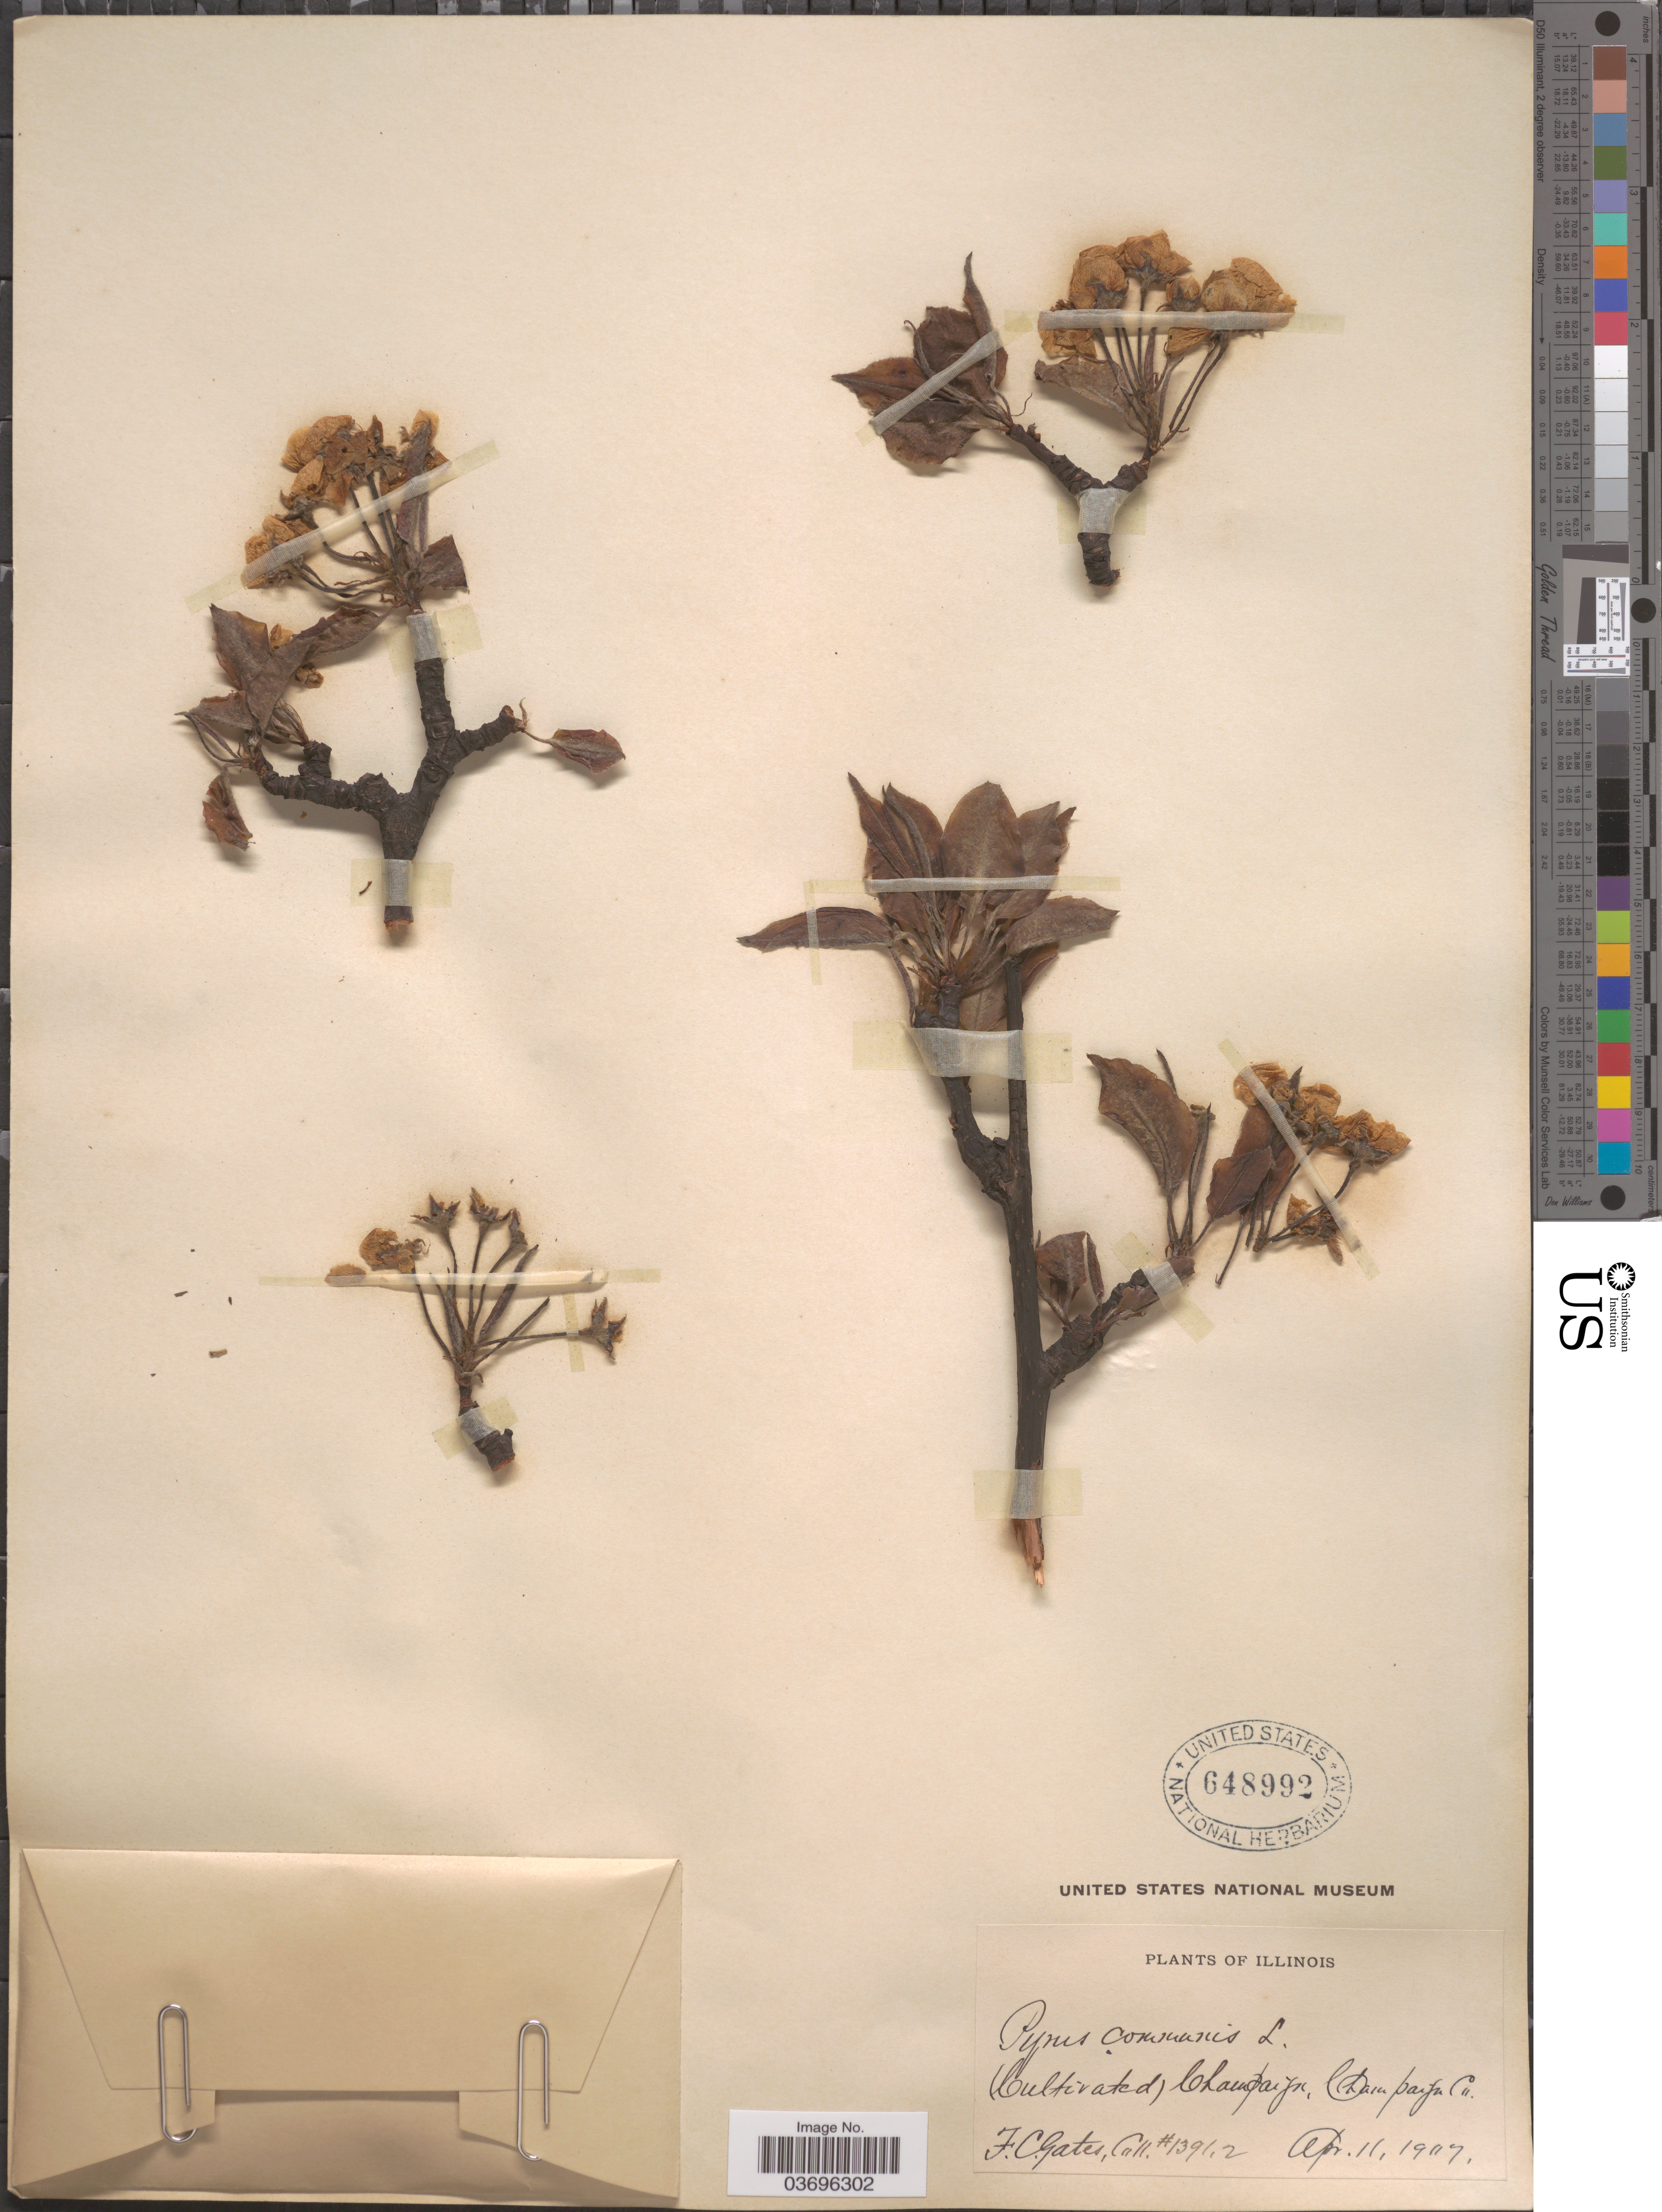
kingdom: Plantae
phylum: Tracheophyta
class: Magnoliopsida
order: Rosales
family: Rosaceae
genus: Pyrus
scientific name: Pyrus communis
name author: L.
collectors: F. C. Gates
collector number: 13912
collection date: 1907-04-11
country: United States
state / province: Illinois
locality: Champaign, Champaign Co.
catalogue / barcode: US 648992